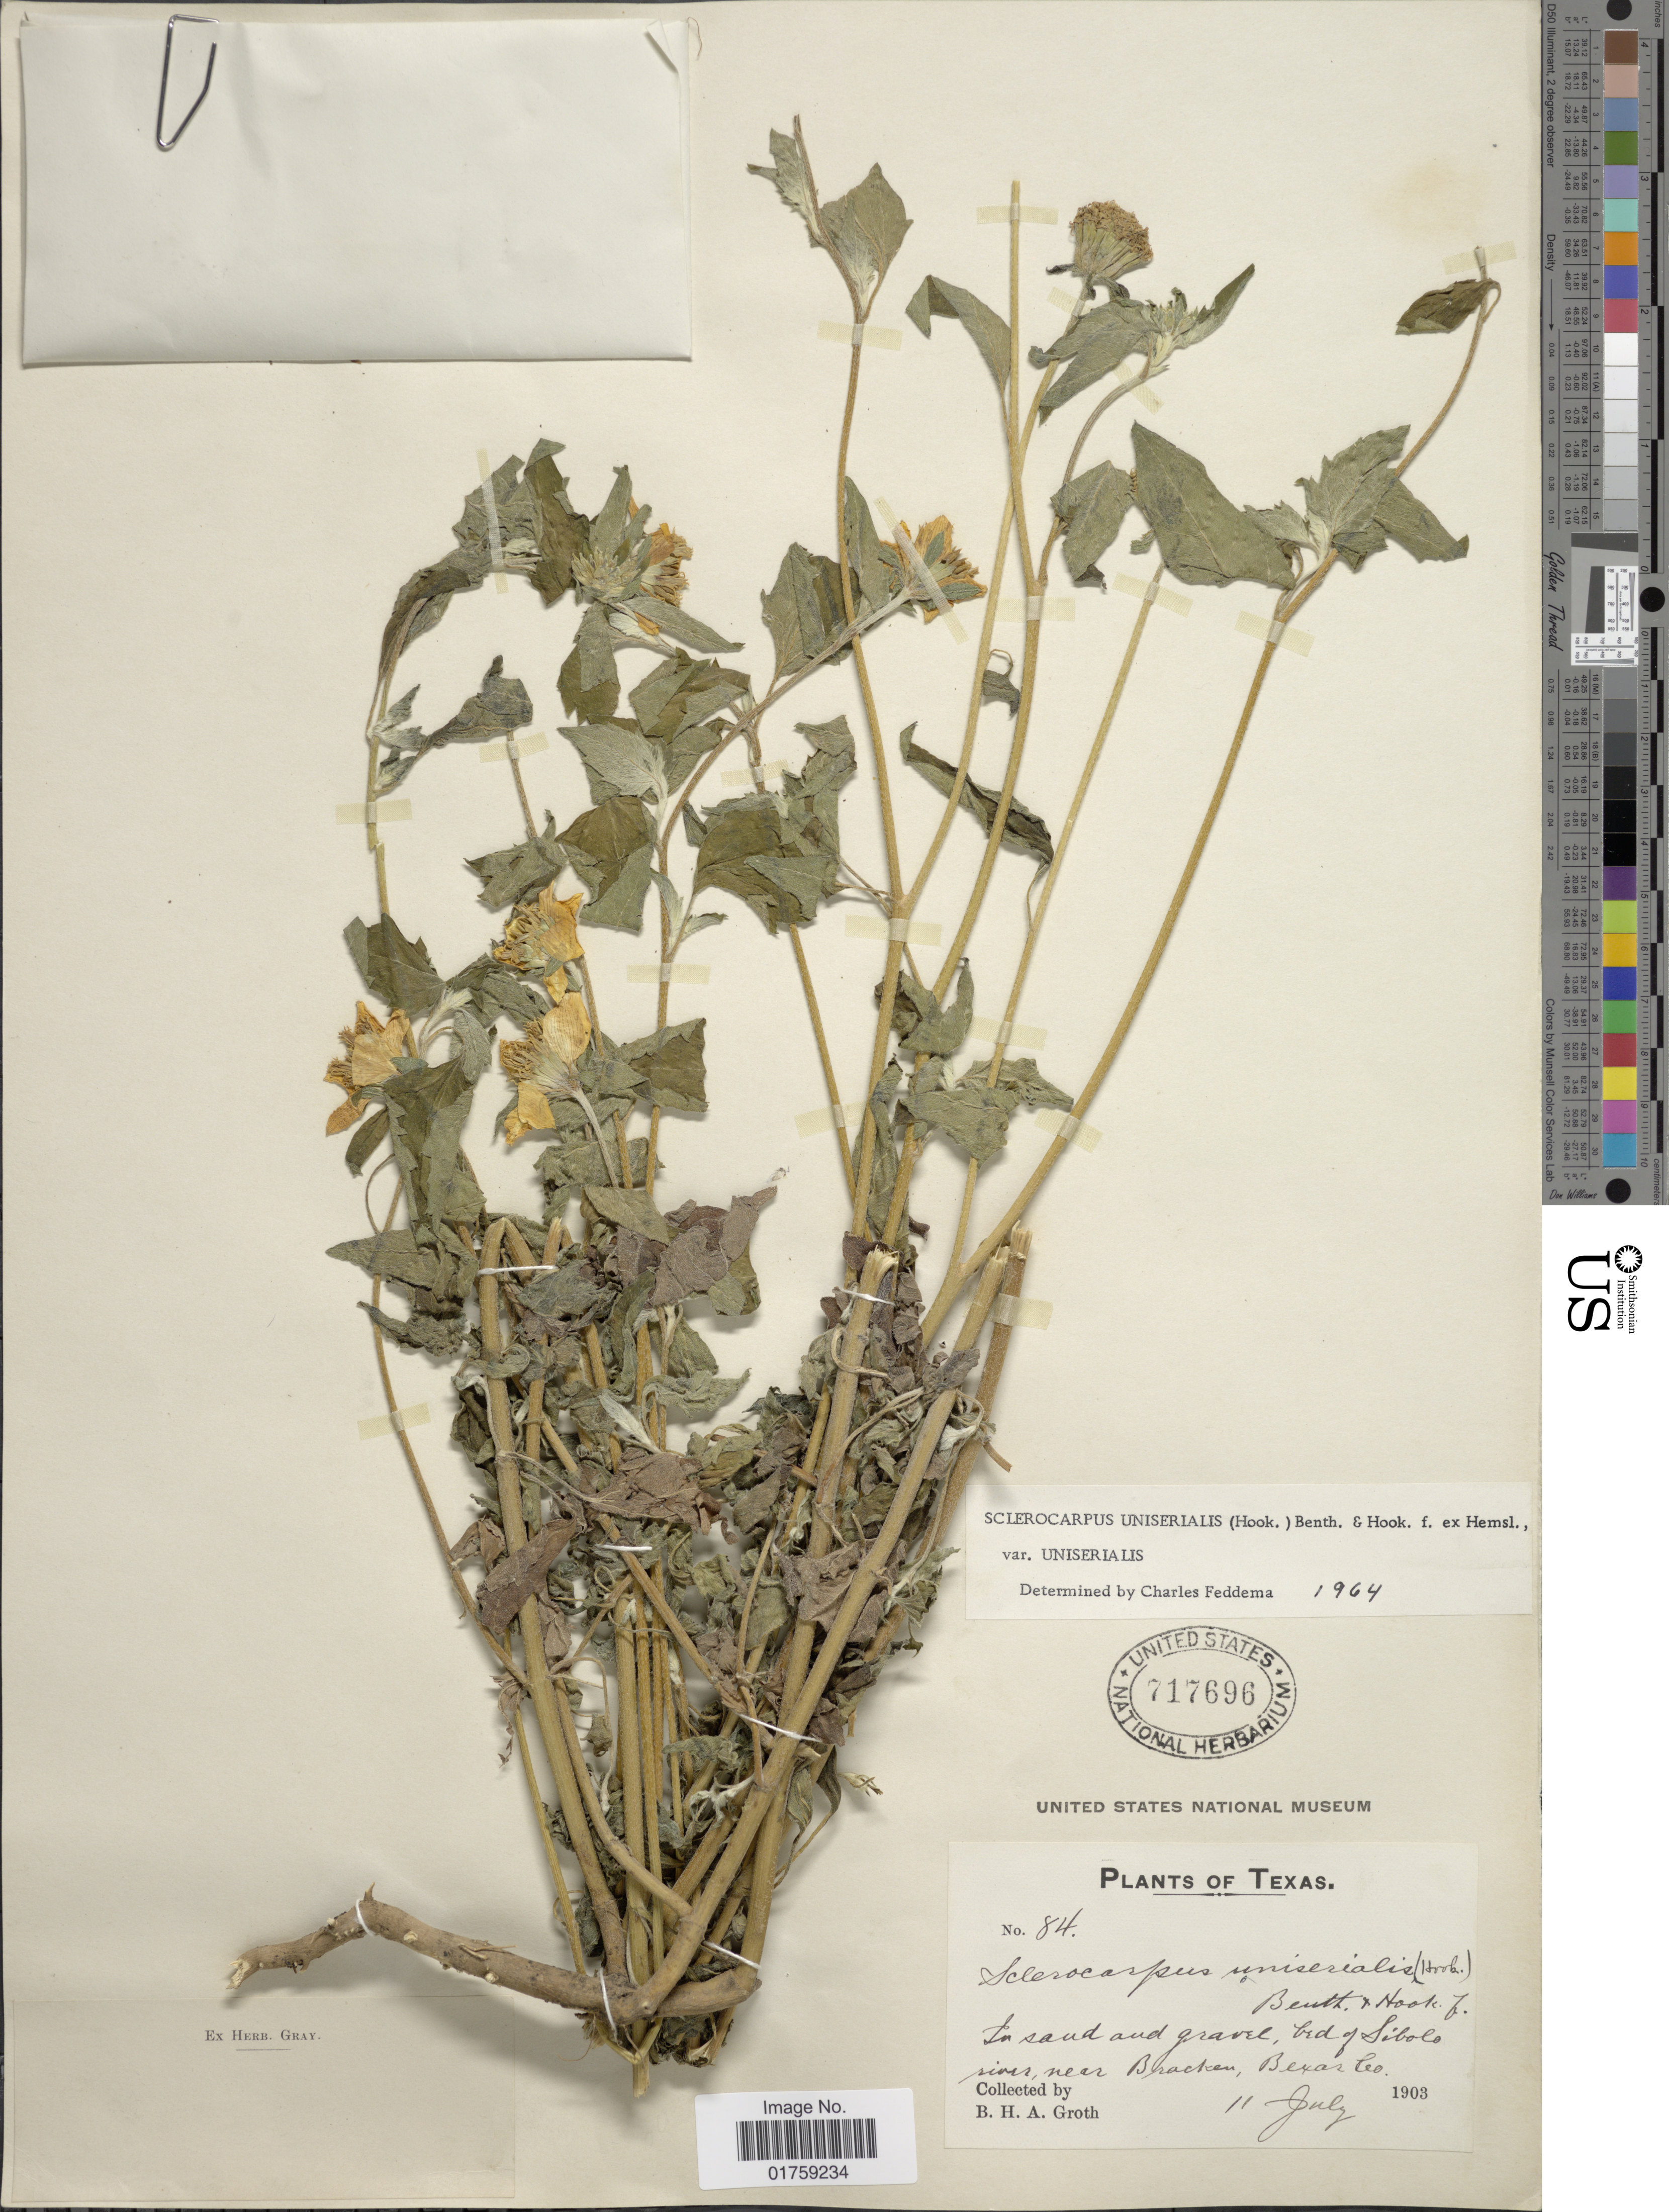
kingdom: Plantae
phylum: Tracheophyta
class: Magnoliopsida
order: Asterales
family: Asteraceae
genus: Sclerocarpus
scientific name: Sclerocarpus uniserialis var. uniserialis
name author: (Hook.) Benth. & Hook. f. ex Hemsl.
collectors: B. Groth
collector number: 84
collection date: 1903-07-11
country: United States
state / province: Texas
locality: Texas. In sand and gravel, bed of Sibolo river, near Bracken, Bexar Co.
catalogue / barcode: US 717696